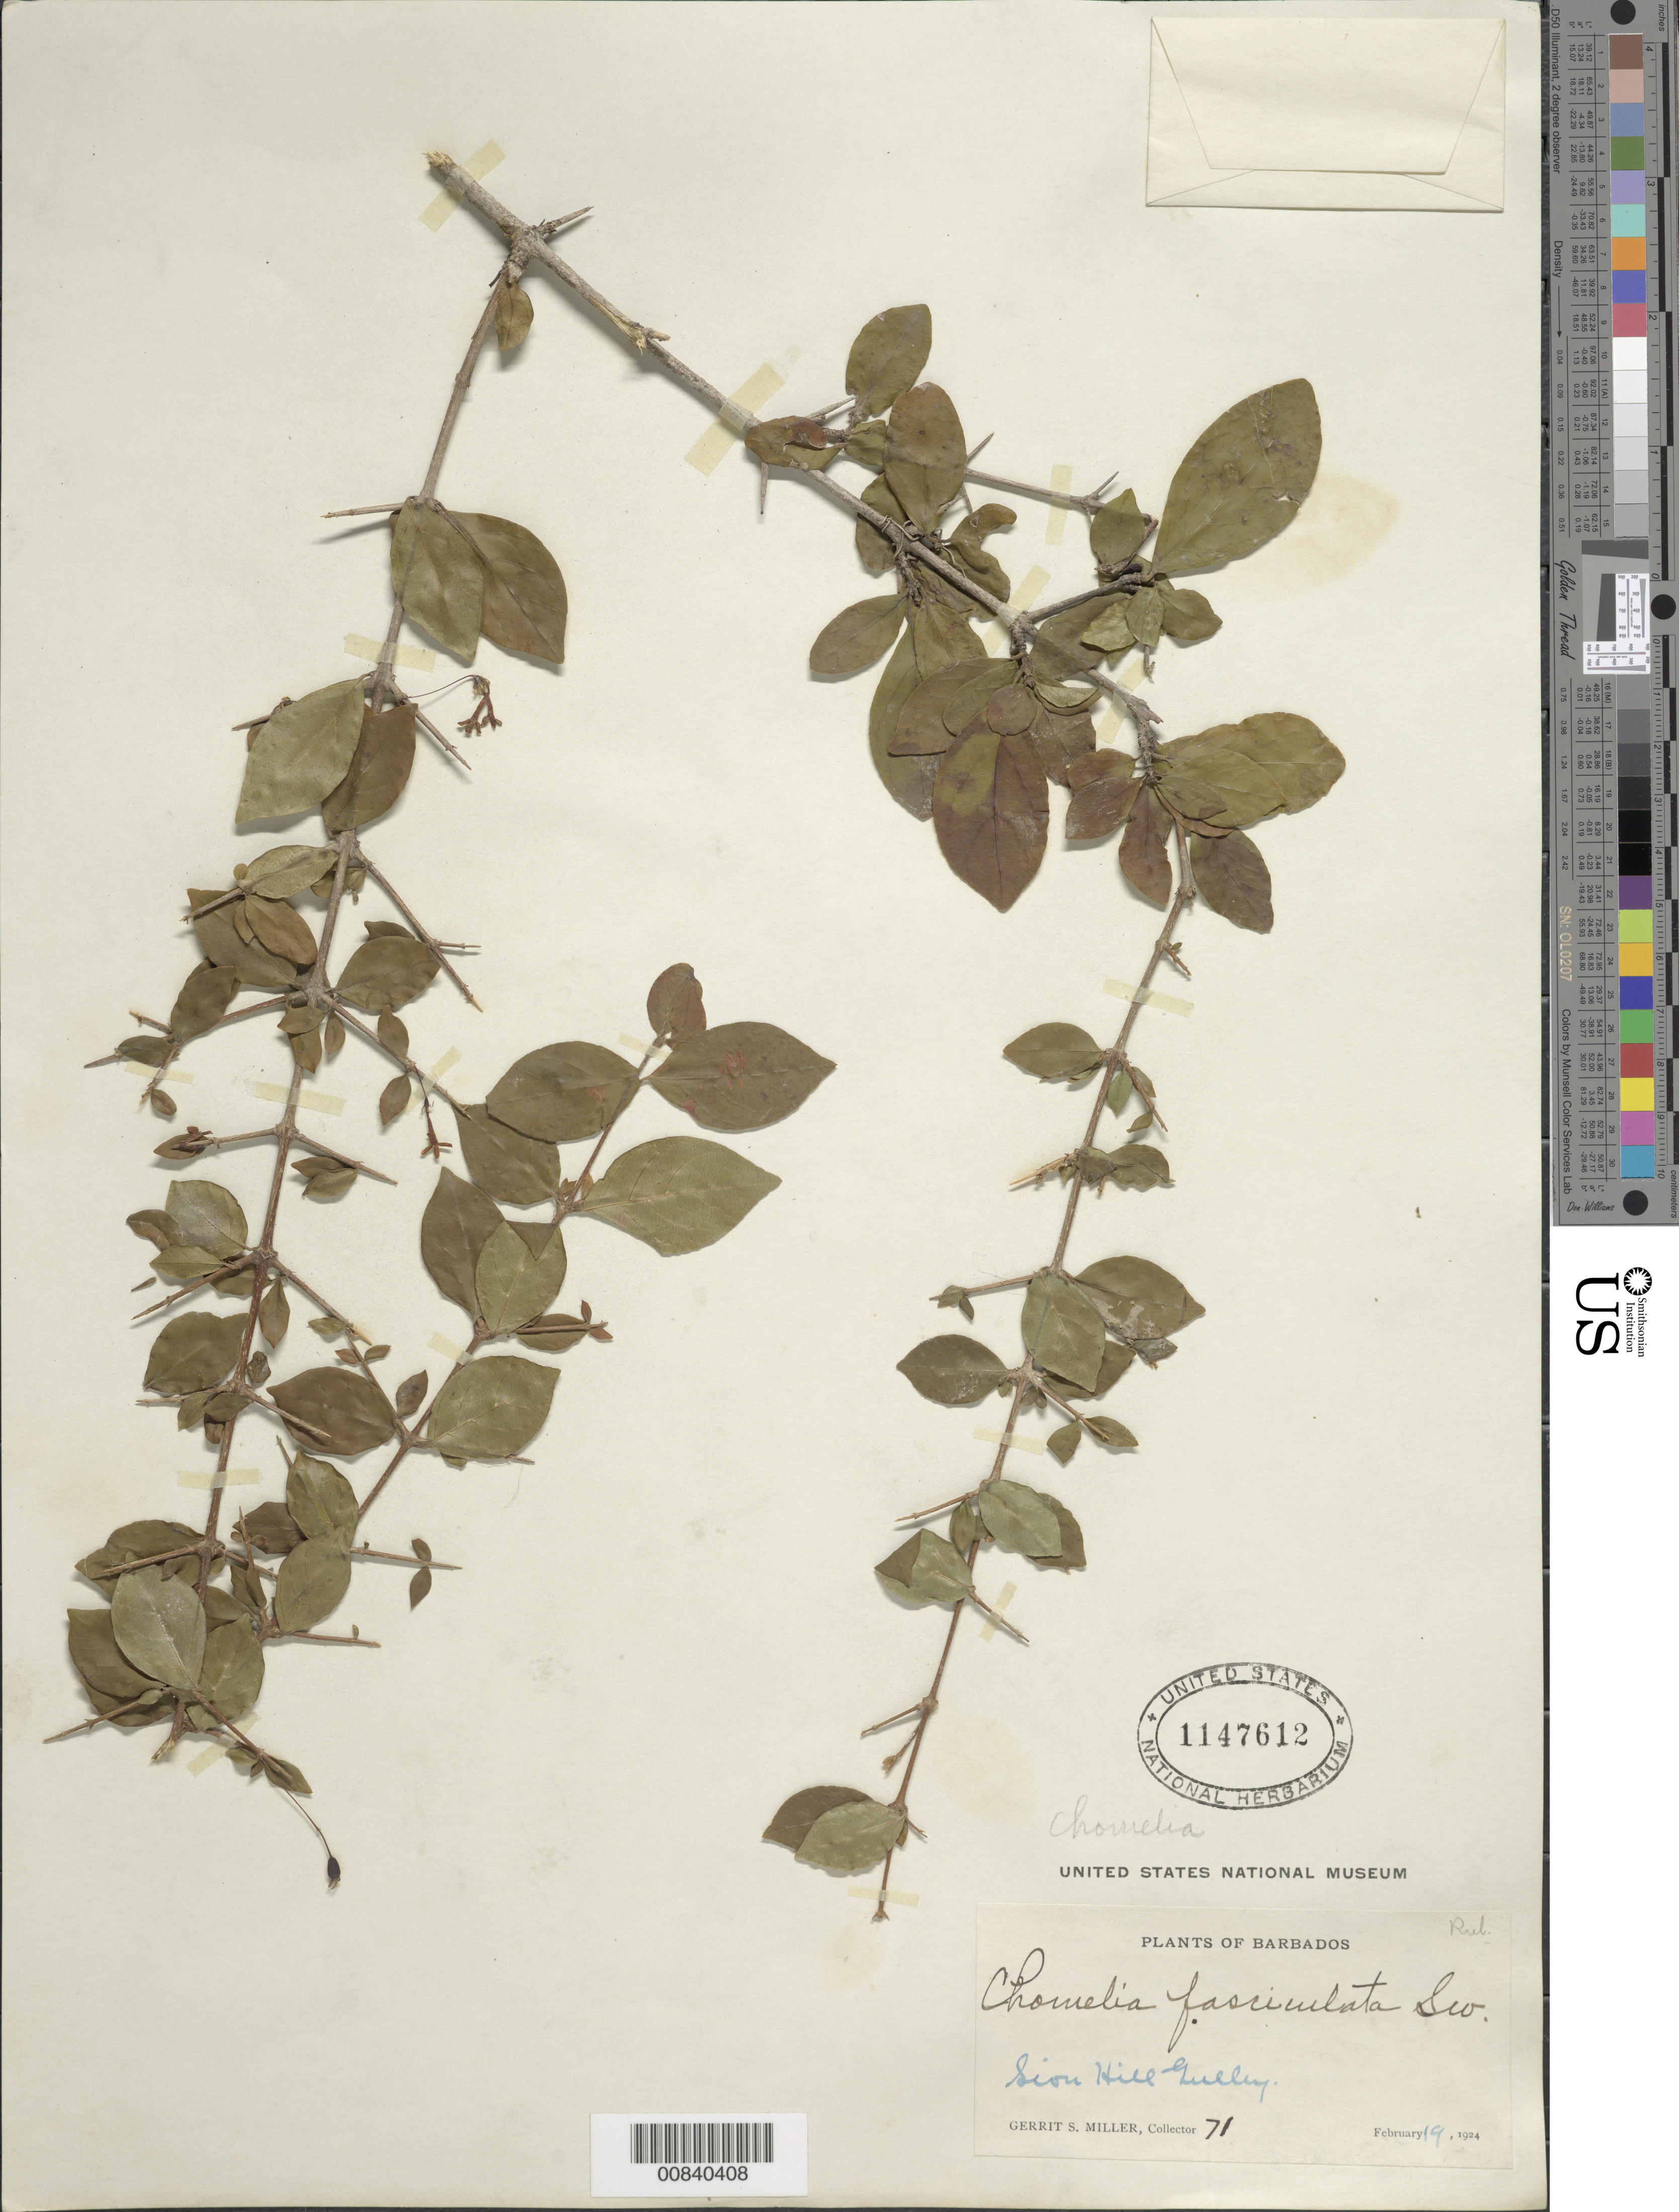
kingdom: Plantae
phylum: Tracheophyta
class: Magnoliopsida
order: Gentianales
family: Rubiaceae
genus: Chomelia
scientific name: Chomelia fasciculata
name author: (Sw.) Sw.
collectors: G. S. Miller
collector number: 71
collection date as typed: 19 Feb 1924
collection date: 1924-02-19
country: Barbados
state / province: Saint James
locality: Sion Hill Gully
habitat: Gully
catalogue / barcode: US 1147612